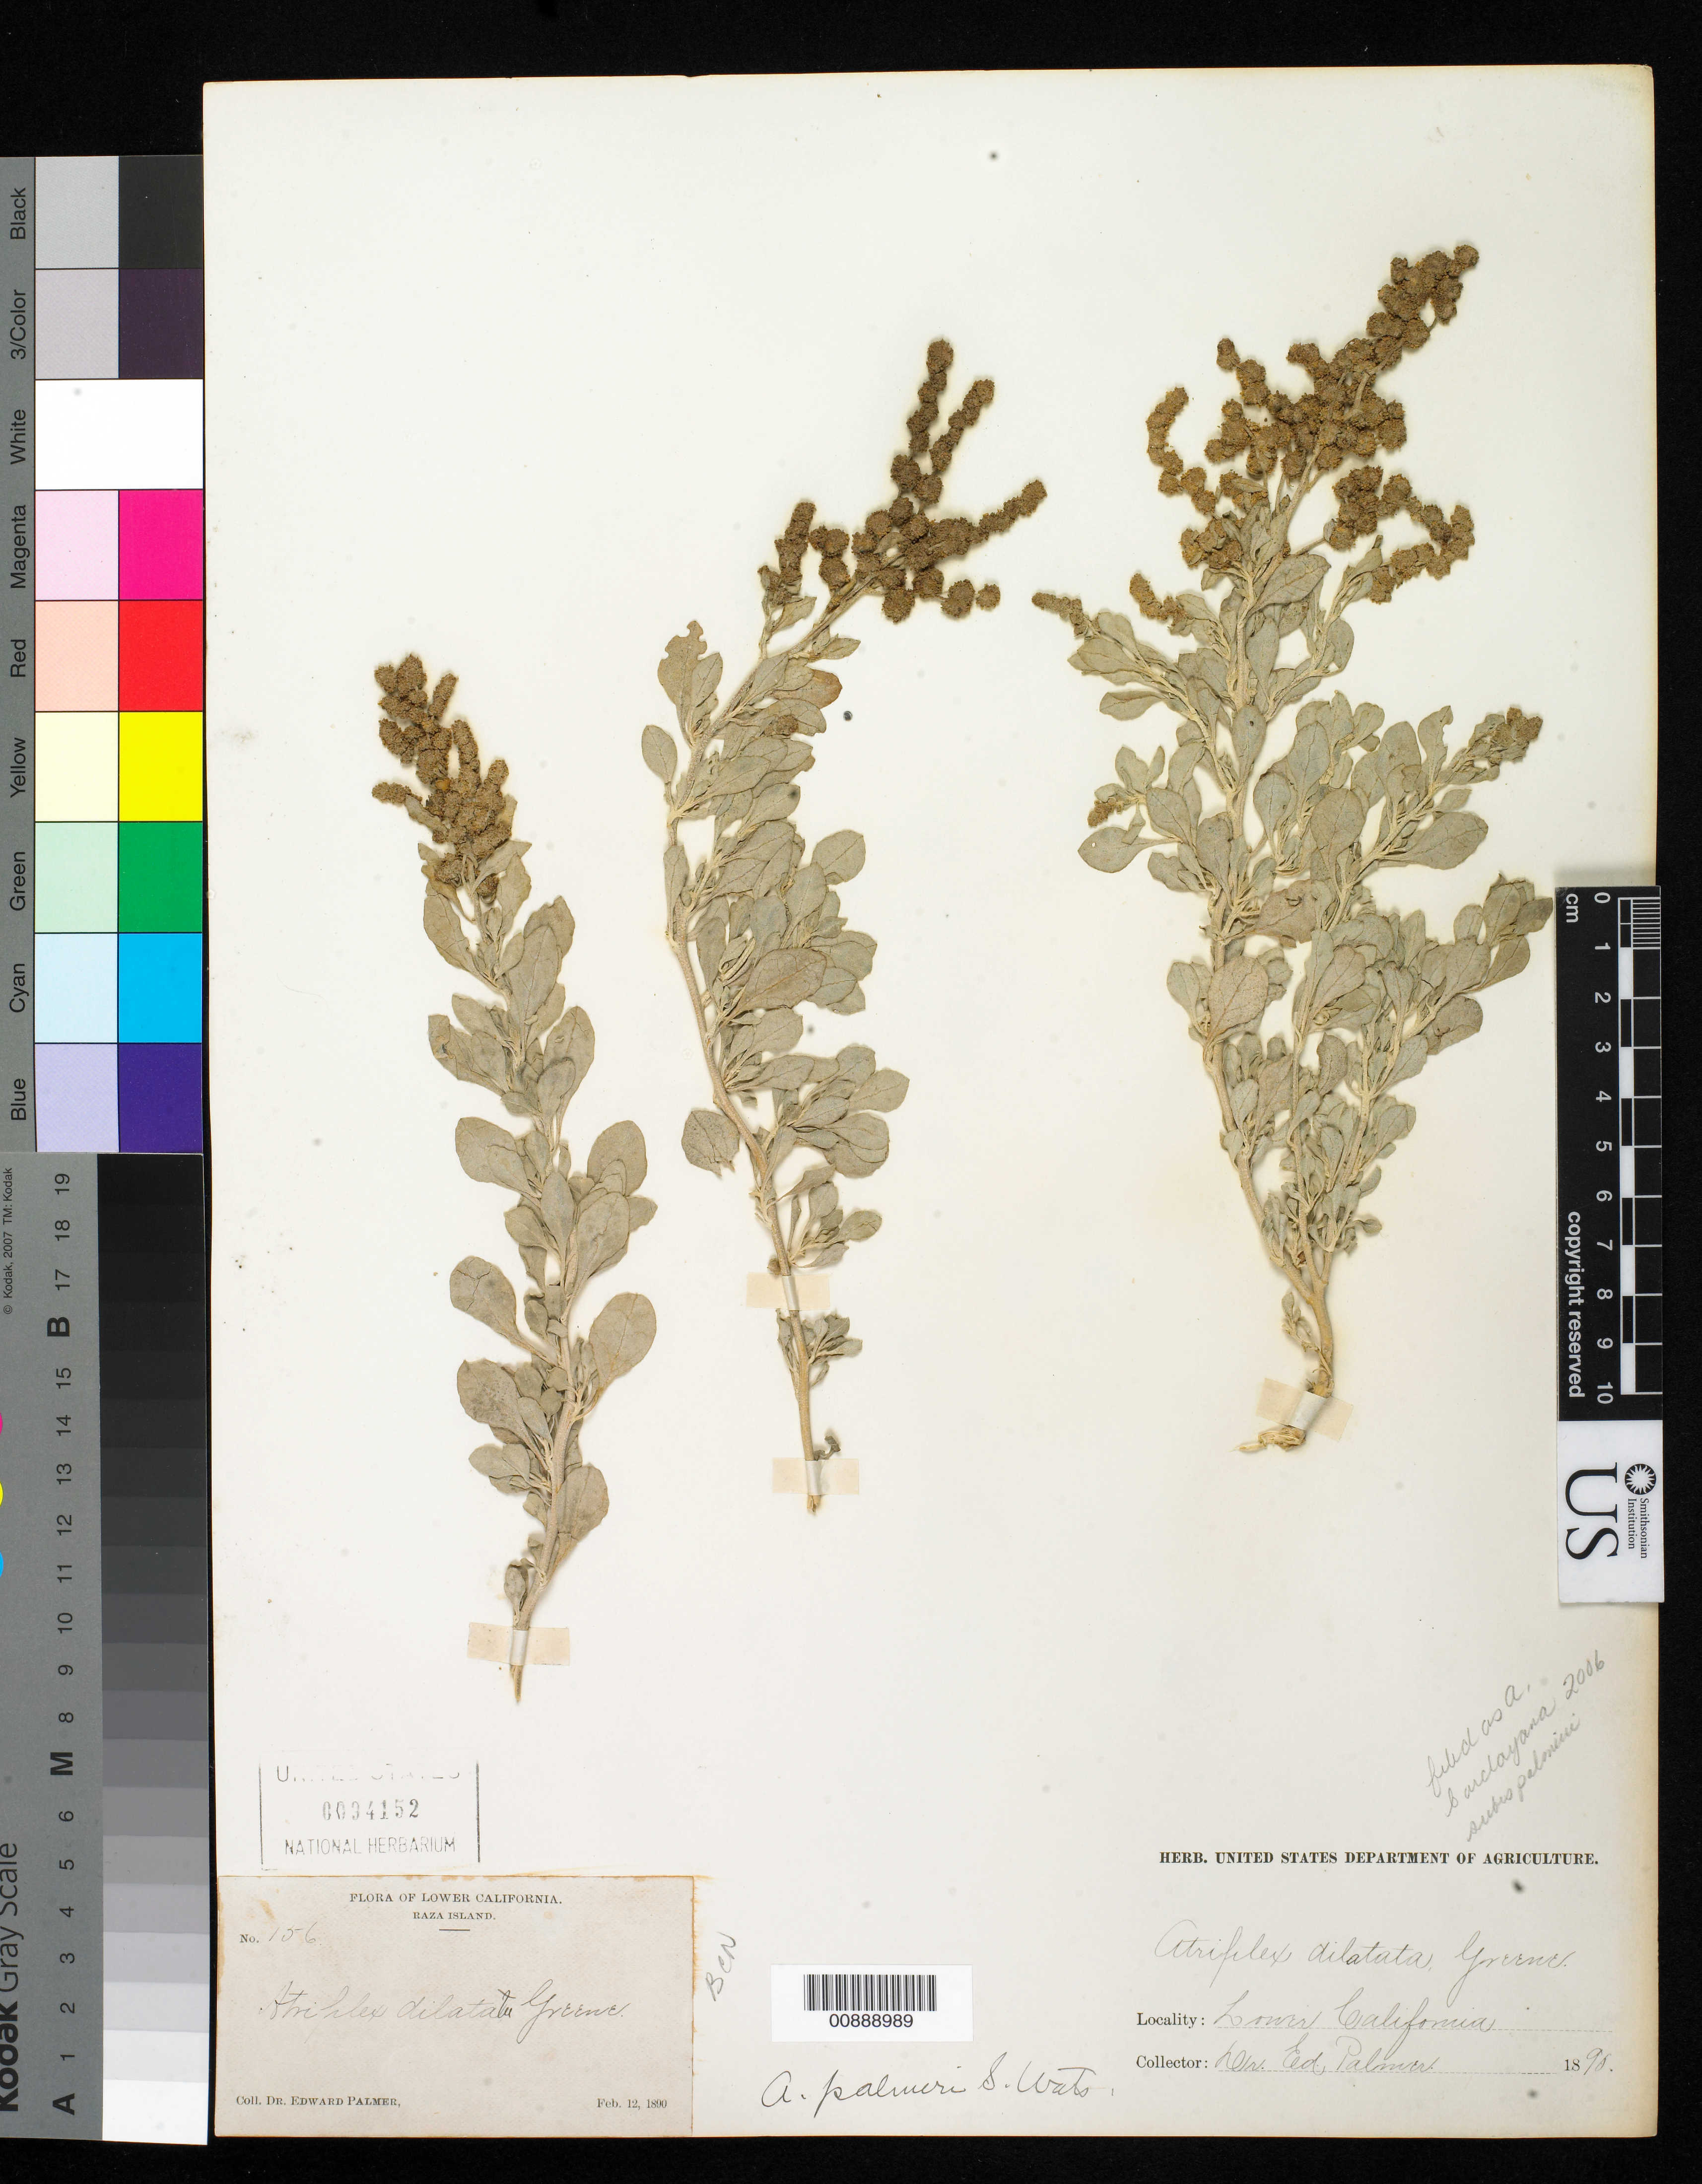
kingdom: Plantae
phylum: Tracheophyta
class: Magnoliopsida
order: Caryophyllales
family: Amaranthaceae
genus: Atriplex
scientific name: Atriplex barclayana subsp. palmeri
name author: (S. Watson) H.M. Hall & Clem.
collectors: E. Palmer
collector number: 156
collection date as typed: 12 Feb 1890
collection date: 1890-02-12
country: Mexico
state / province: Baja California Norte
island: Raza I.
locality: Raza Island, Baja California.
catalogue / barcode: US 94152